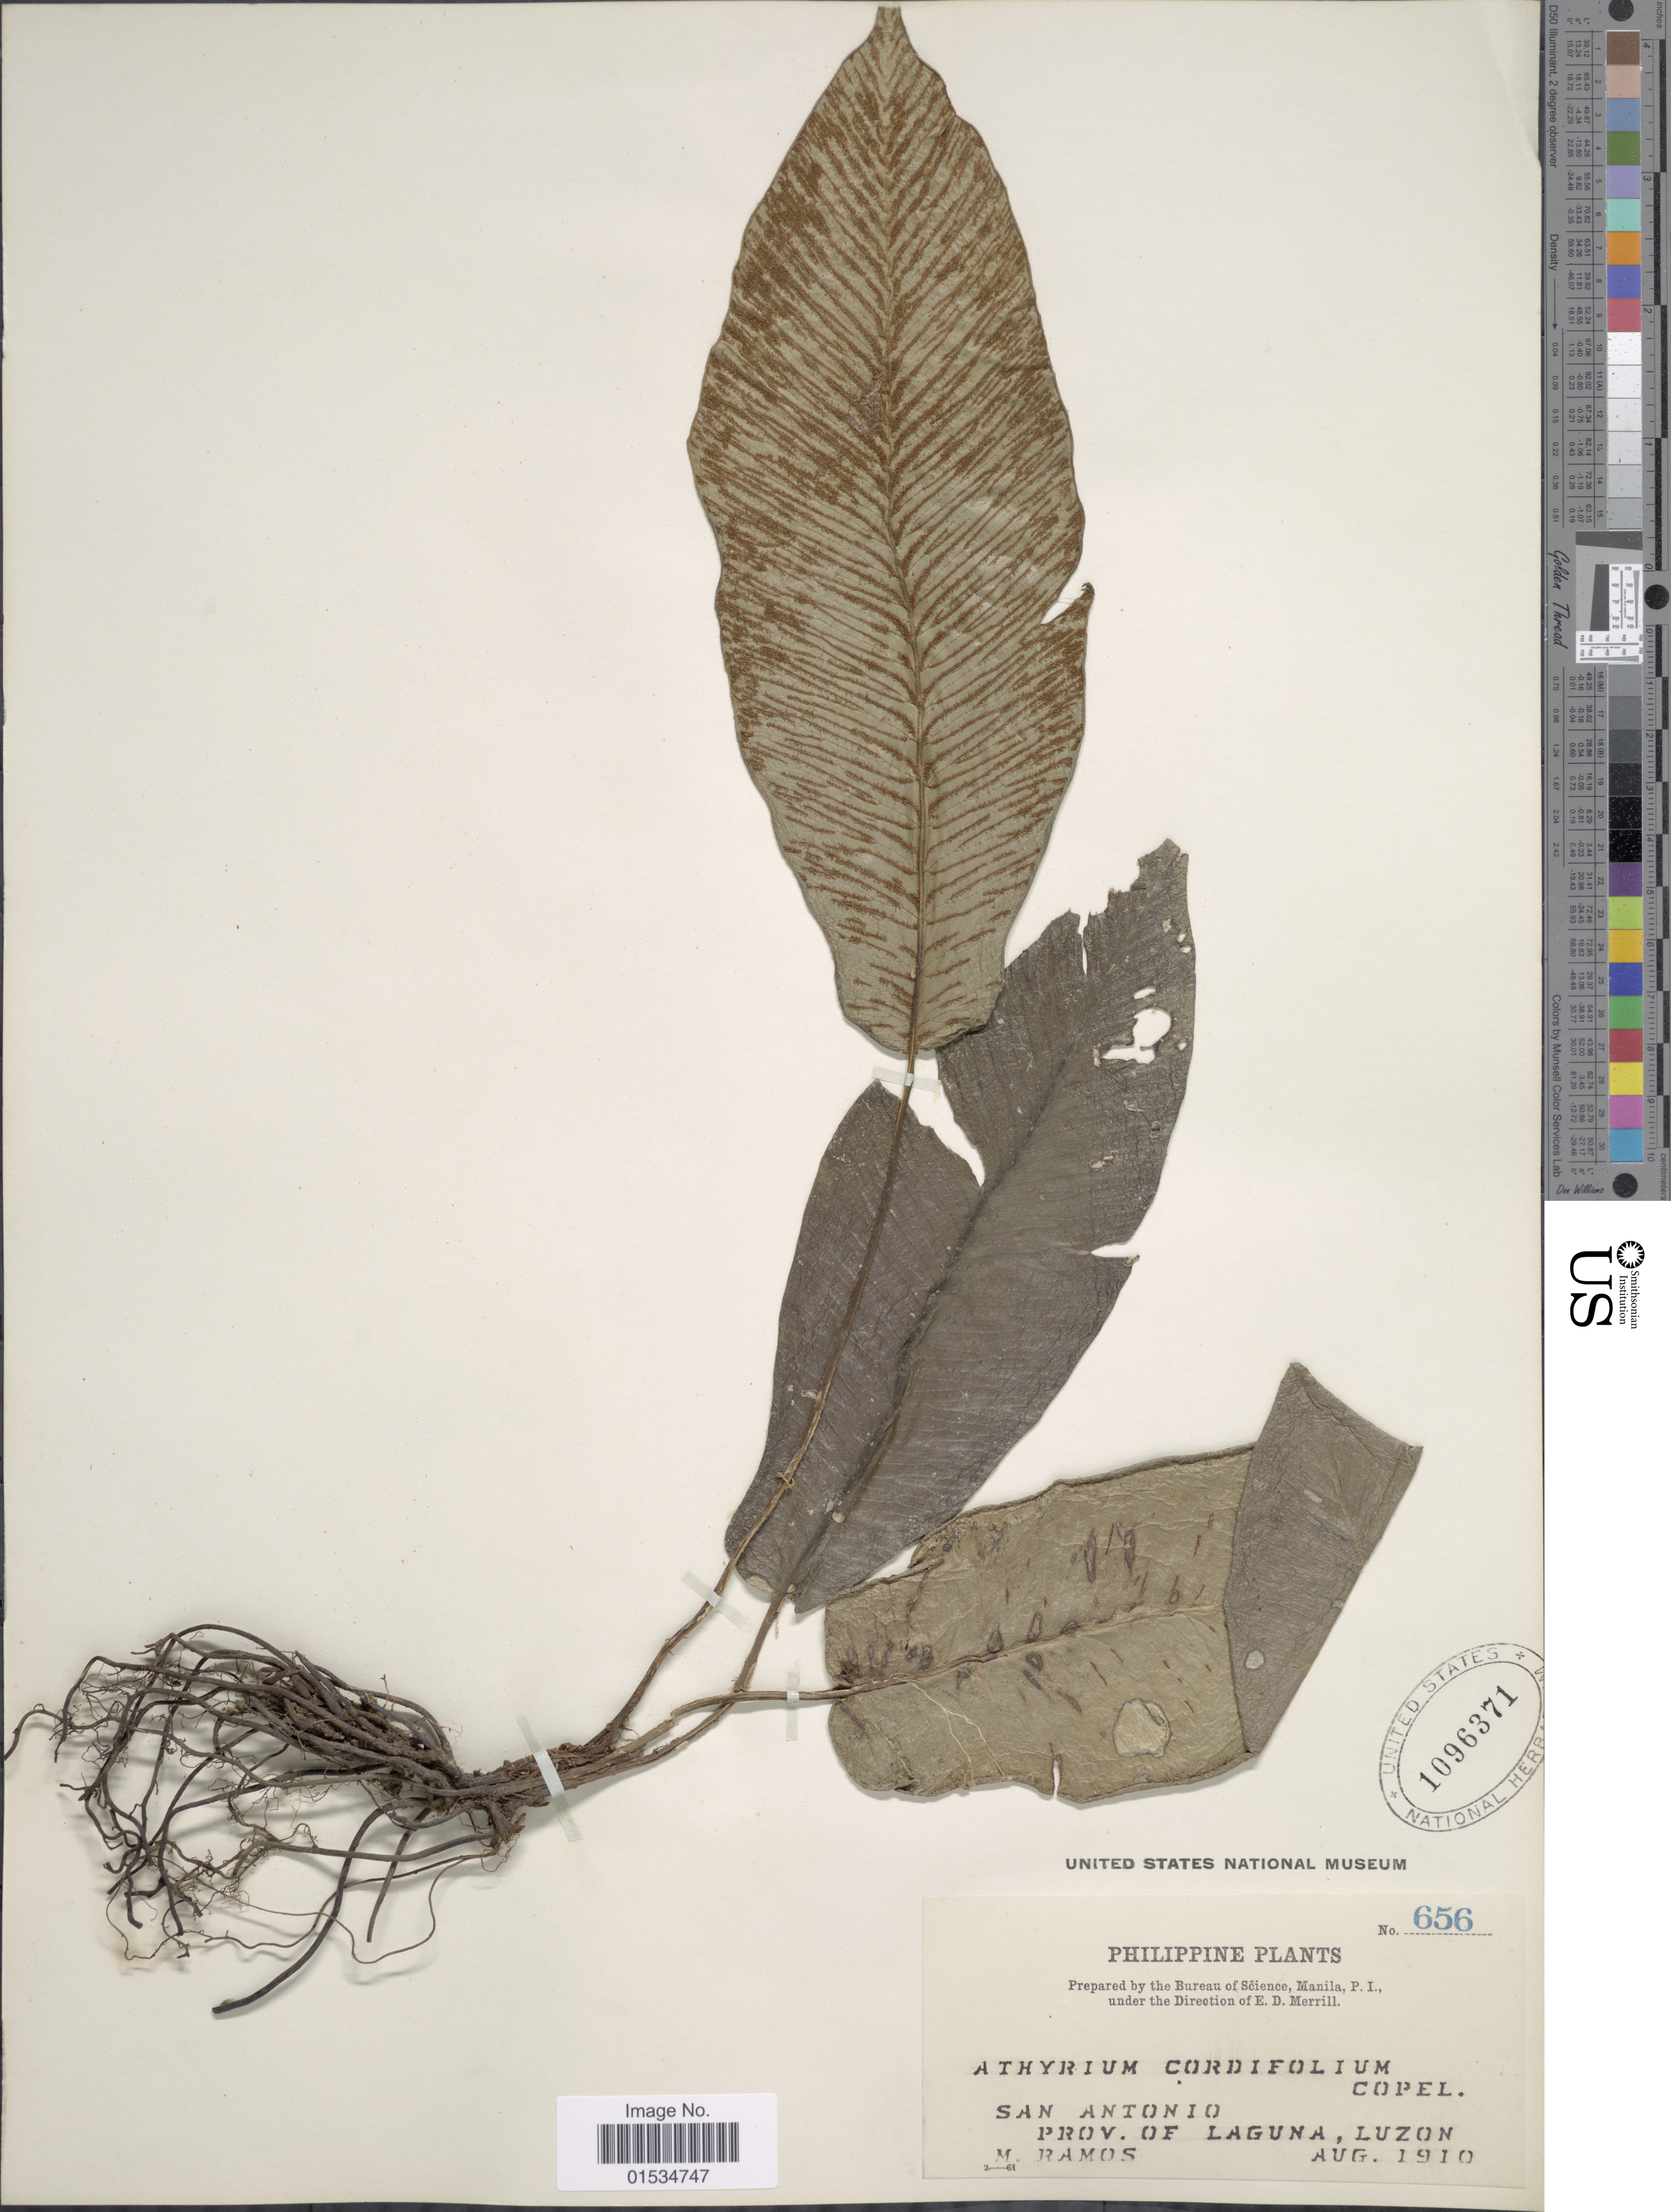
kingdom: Plantae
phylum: Tracheophyta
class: Polypodiopsida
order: Polypodiales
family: Athyriaceae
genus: Diplazium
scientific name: Diplazium cordifolium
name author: Blume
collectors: M. Ramos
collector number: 656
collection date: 1910-08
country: Philippines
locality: San Antonio, Prov. of Laguna, Luzon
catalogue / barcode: US 1096371